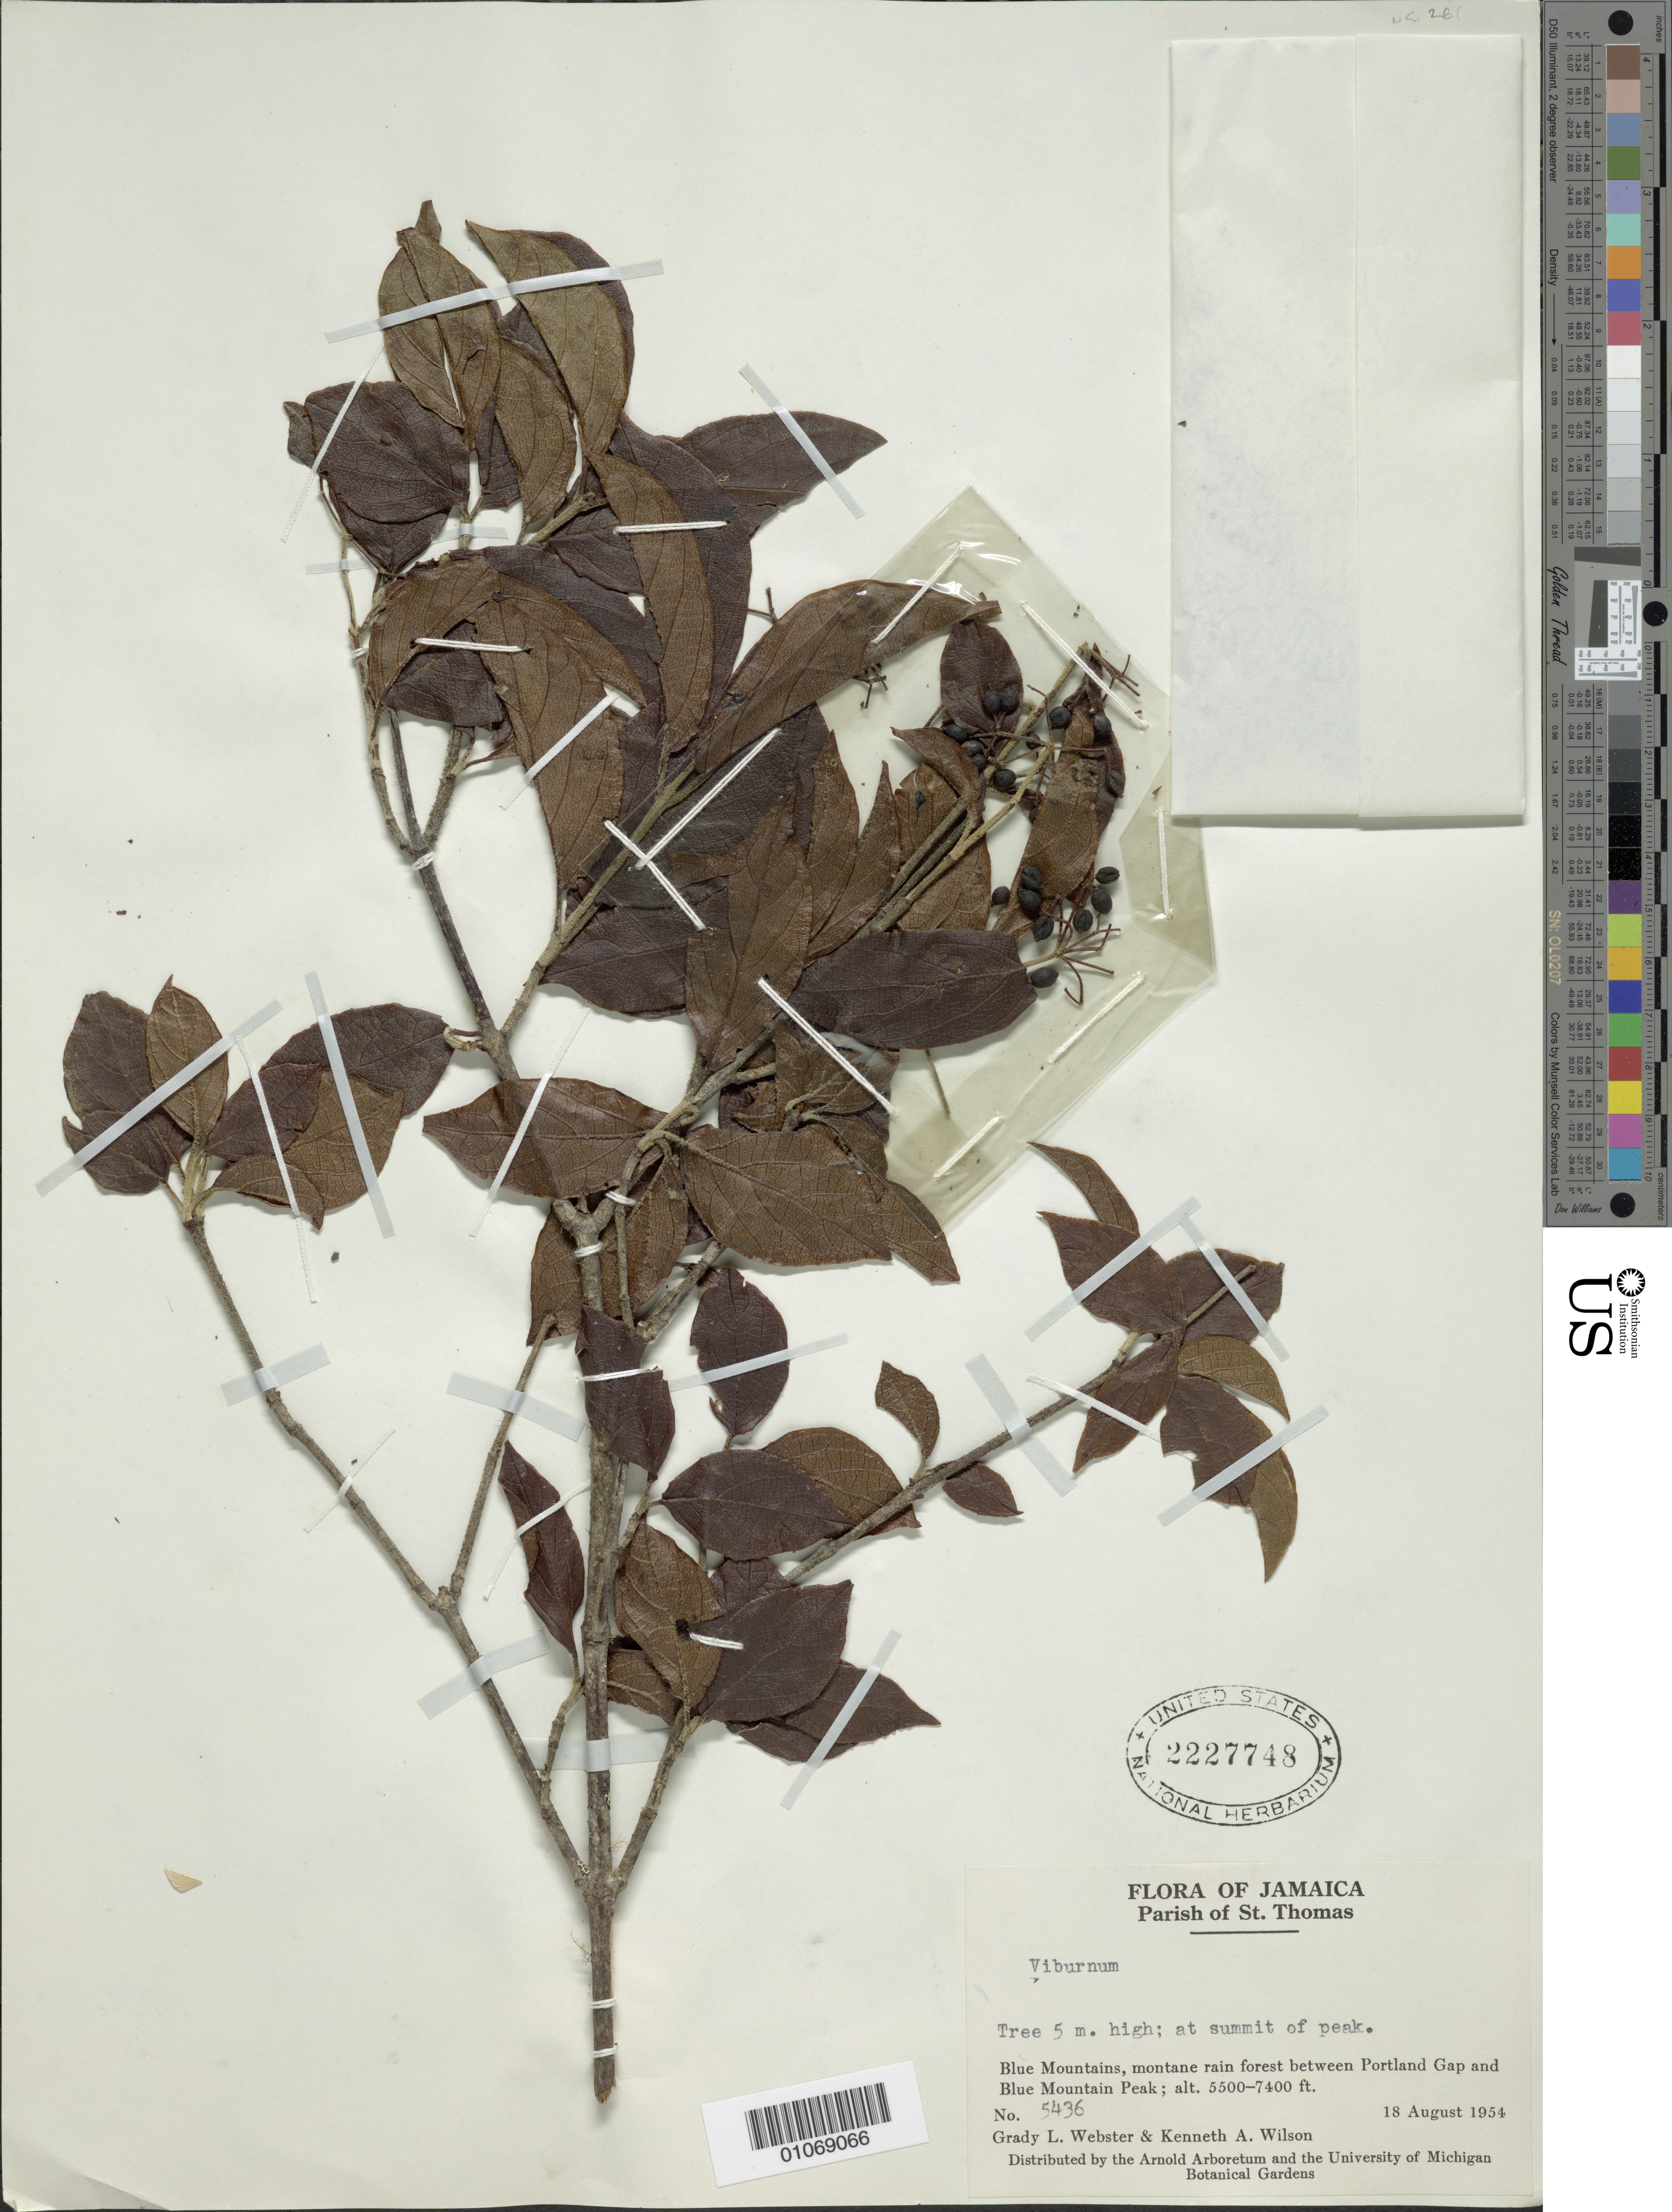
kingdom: Plantae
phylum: Tracheophyta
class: Magnoliopsida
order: Dipsacales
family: Viburnaceae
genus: Viburnum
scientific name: Viburnum sp.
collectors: G. L. Webster & K. A. Wilson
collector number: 5436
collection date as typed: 18 Aug 1954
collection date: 1954-08-18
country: Jamaica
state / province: Saint Thomas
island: Jamaica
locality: Blue Mountains, montane rain forest between Portland Gap and Blue Mountain Peak at summit.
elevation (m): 1676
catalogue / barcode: US 2227748